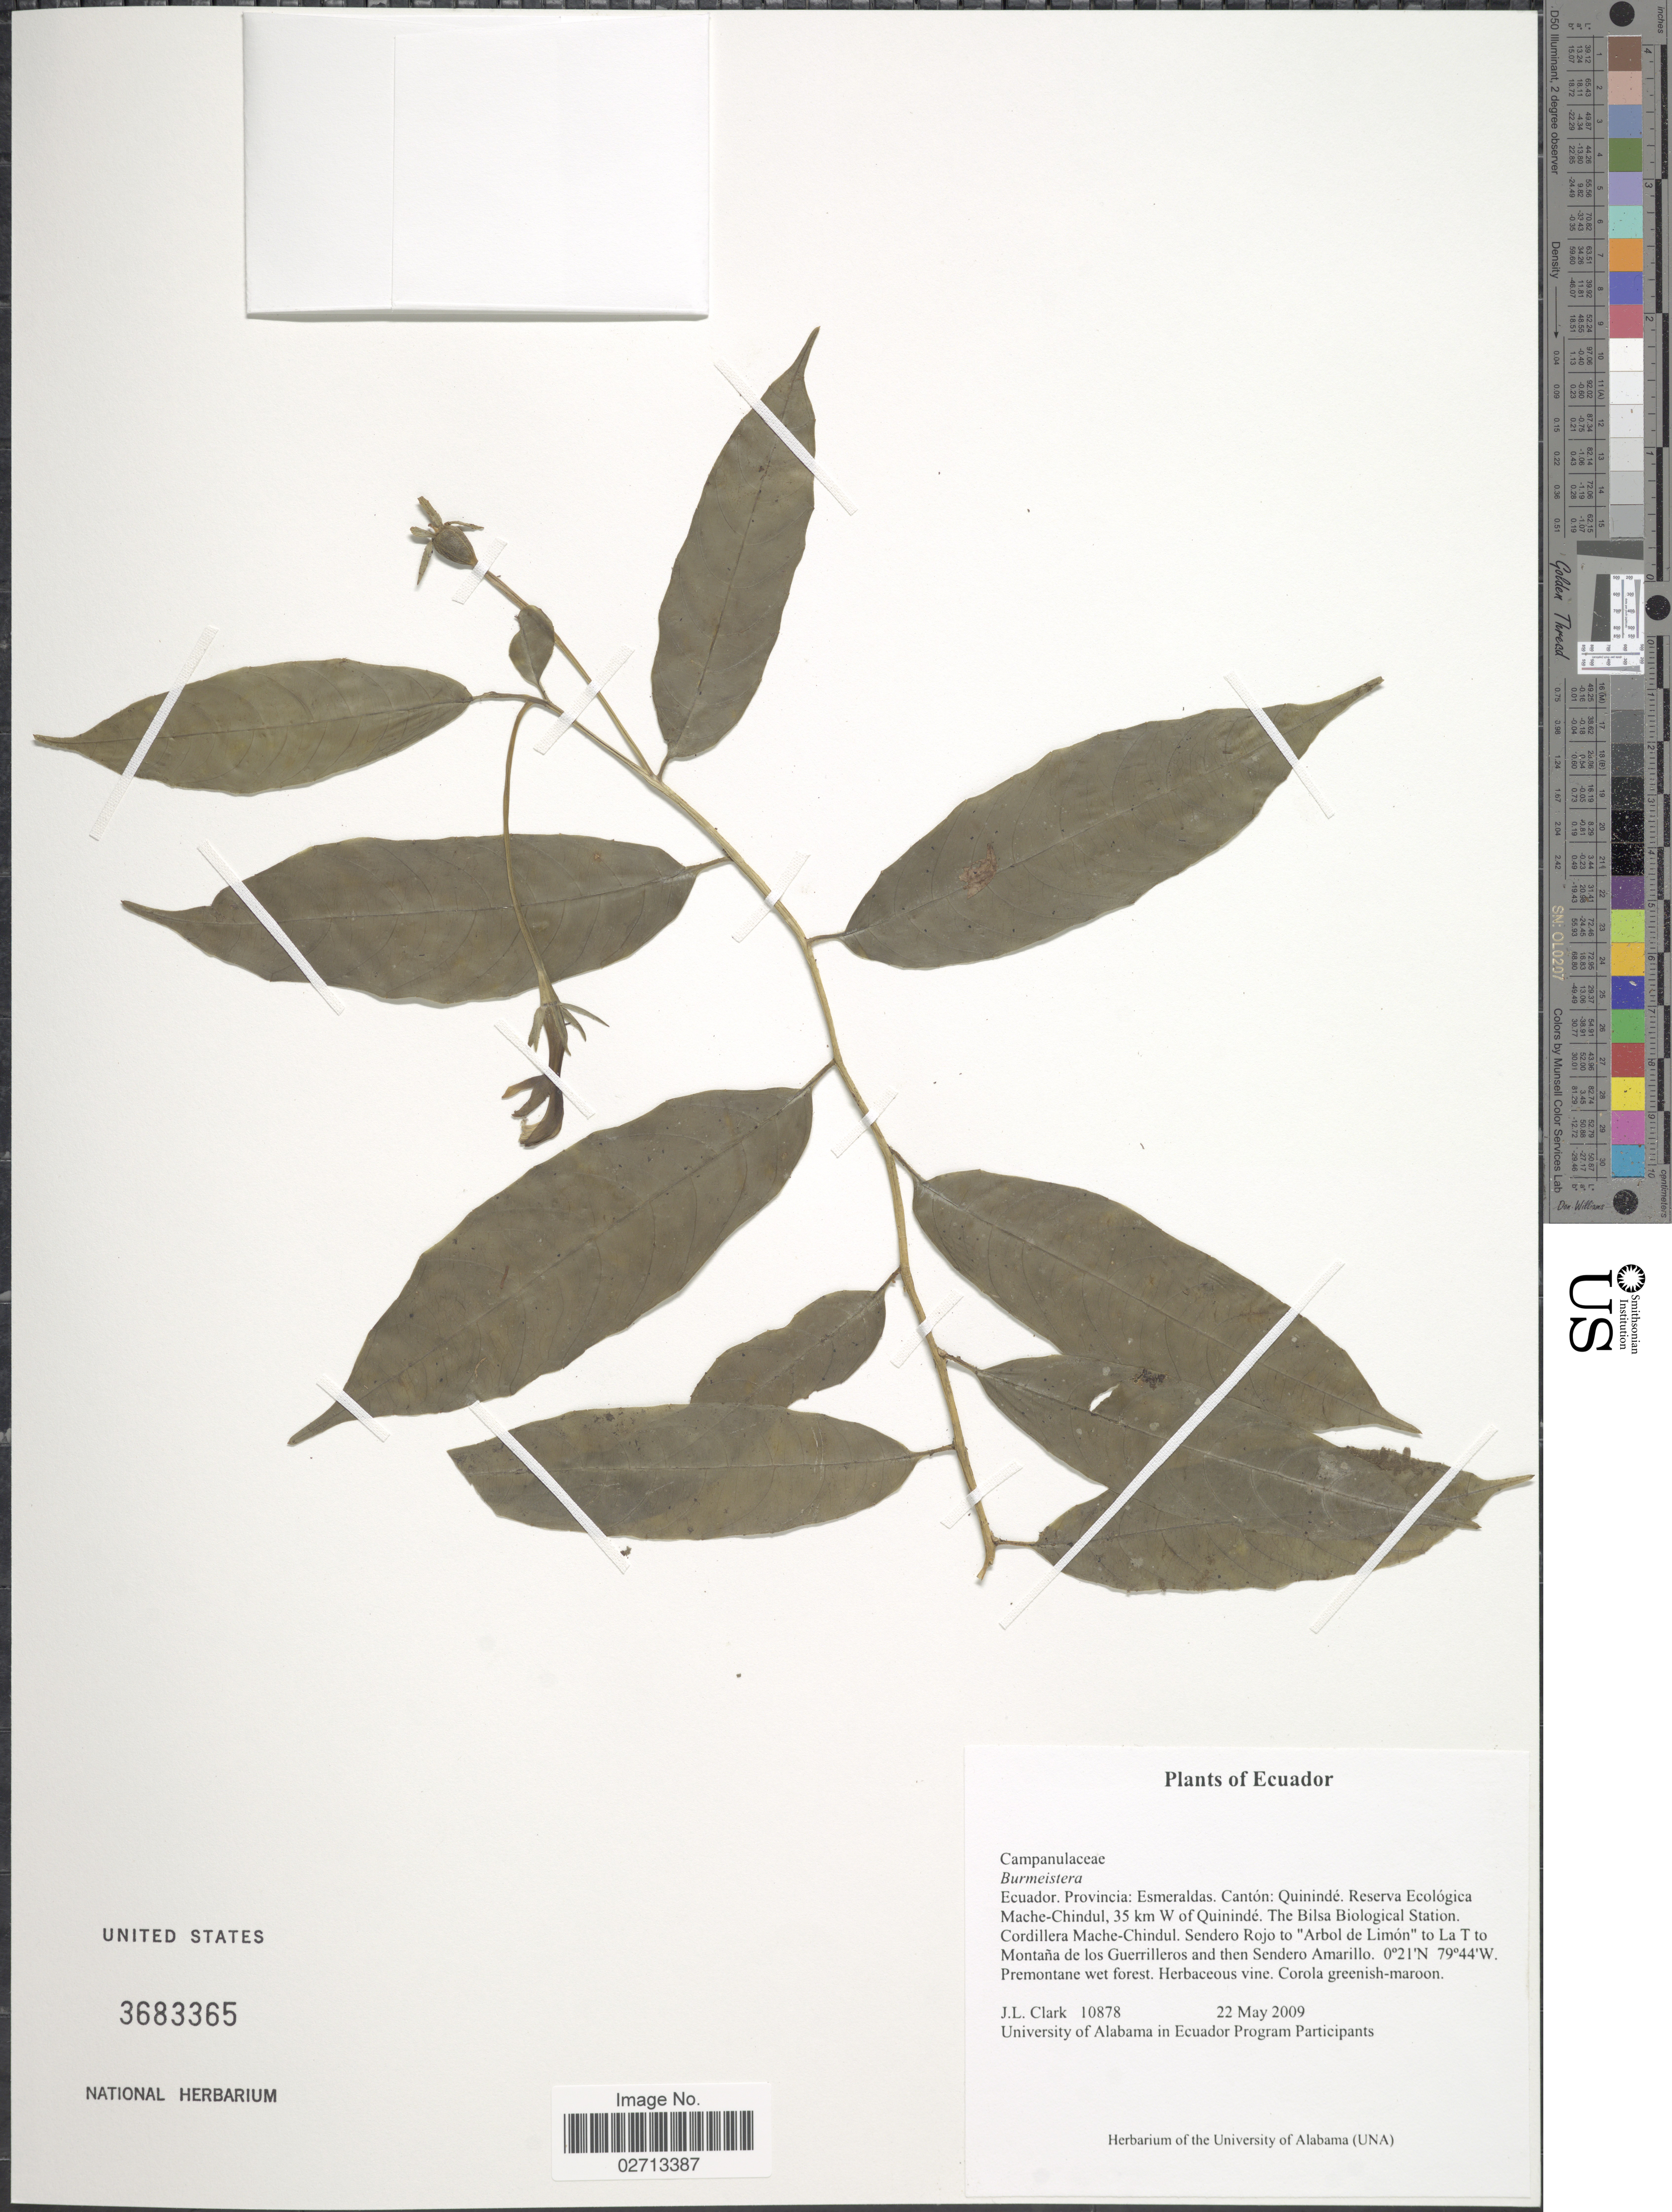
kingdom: Plantae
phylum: Tracheophyta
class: Magnoliopsida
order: Asterales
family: Campanulaceae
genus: Burmeistera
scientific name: Burmeistera sp.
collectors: J. L. Clark & University of Alabama in Ecuador Program participants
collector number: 10878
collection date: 2009-05-22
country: Ecuador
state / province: Esmeraldas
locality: Cantón: Quinindé. Reserva Ecológica Mache-Chindul, 35 km W of Quinindé. The Bilsa Biological Station. Cordillera Mache-Chindul. Sendero Rojo to "Arbol de Limón"t La T to Montaña de los Guerrilleros and then Sendero Amarillo.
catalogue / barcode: US 3683365